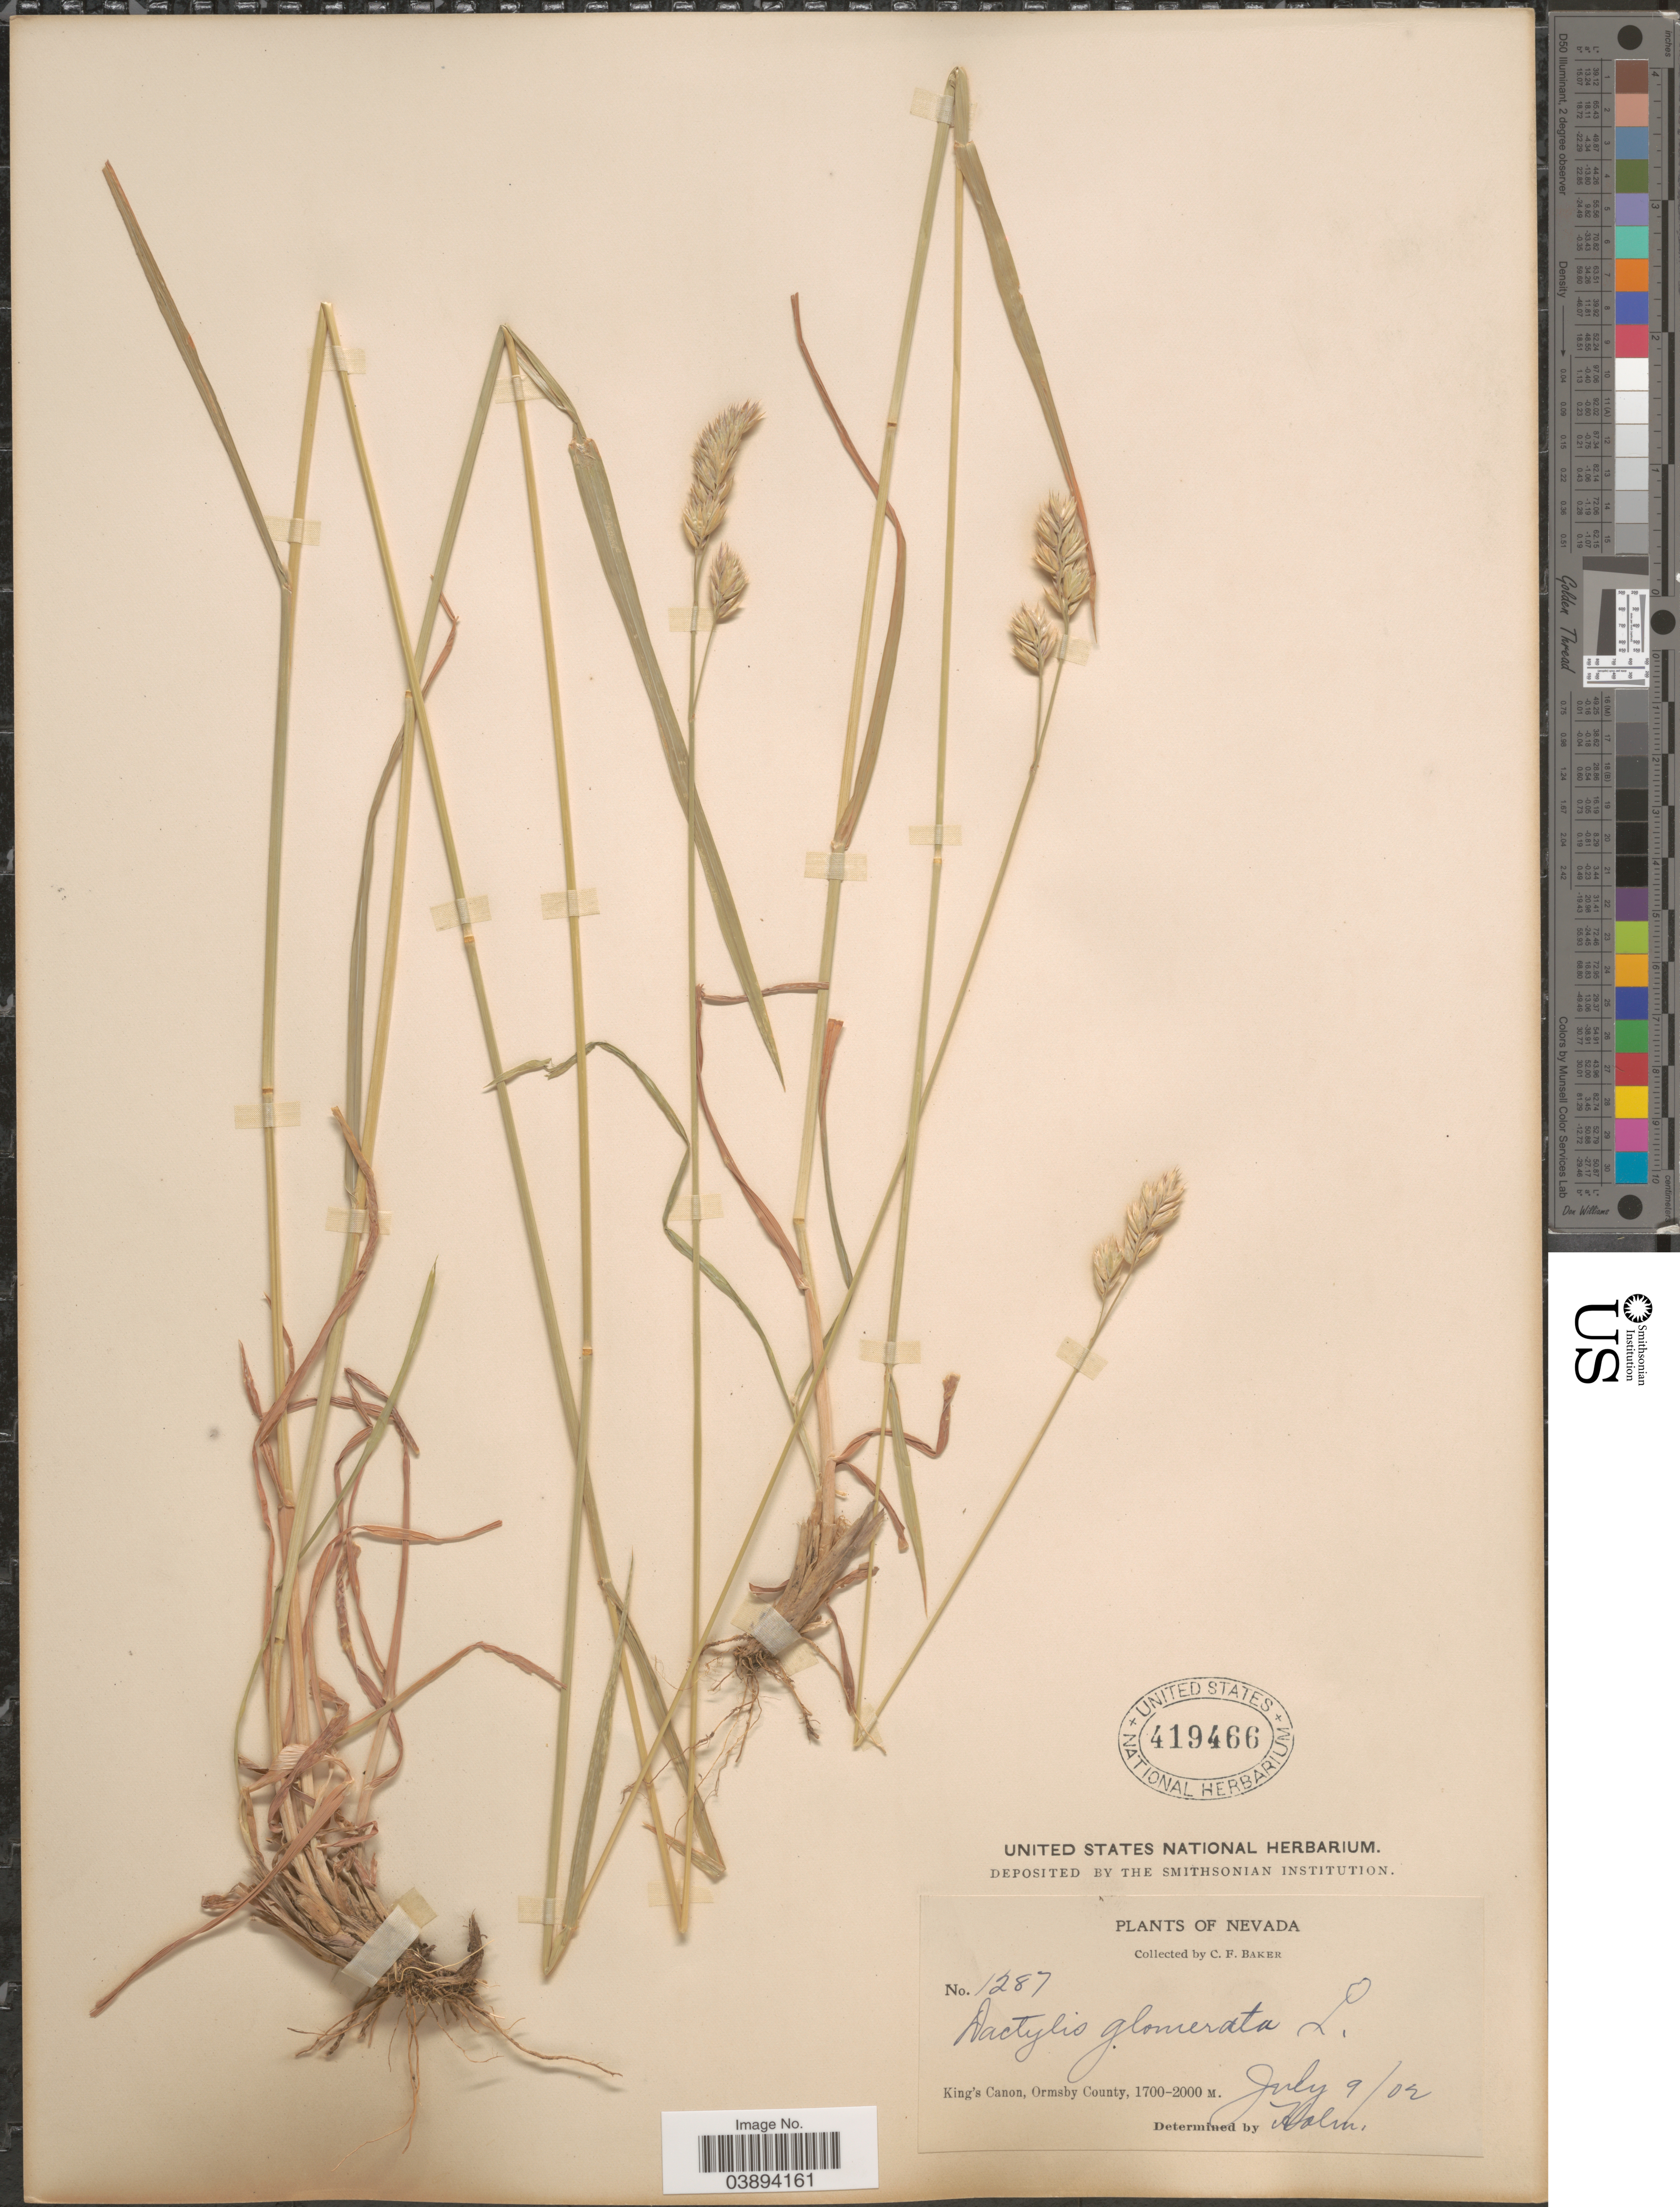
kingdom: Plantae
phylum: Tracheophyta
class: Liliopsida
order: Poales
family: Poaceae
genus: Dactylis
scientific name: Dactylis glomerata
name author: L.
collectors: C. F. Baker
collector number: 1287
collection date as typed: Transcribed d/m/y: 9/7/2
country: United States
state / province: Nevada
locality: King's Canon, Ormsby.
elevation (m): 1700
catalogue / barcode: US 419466